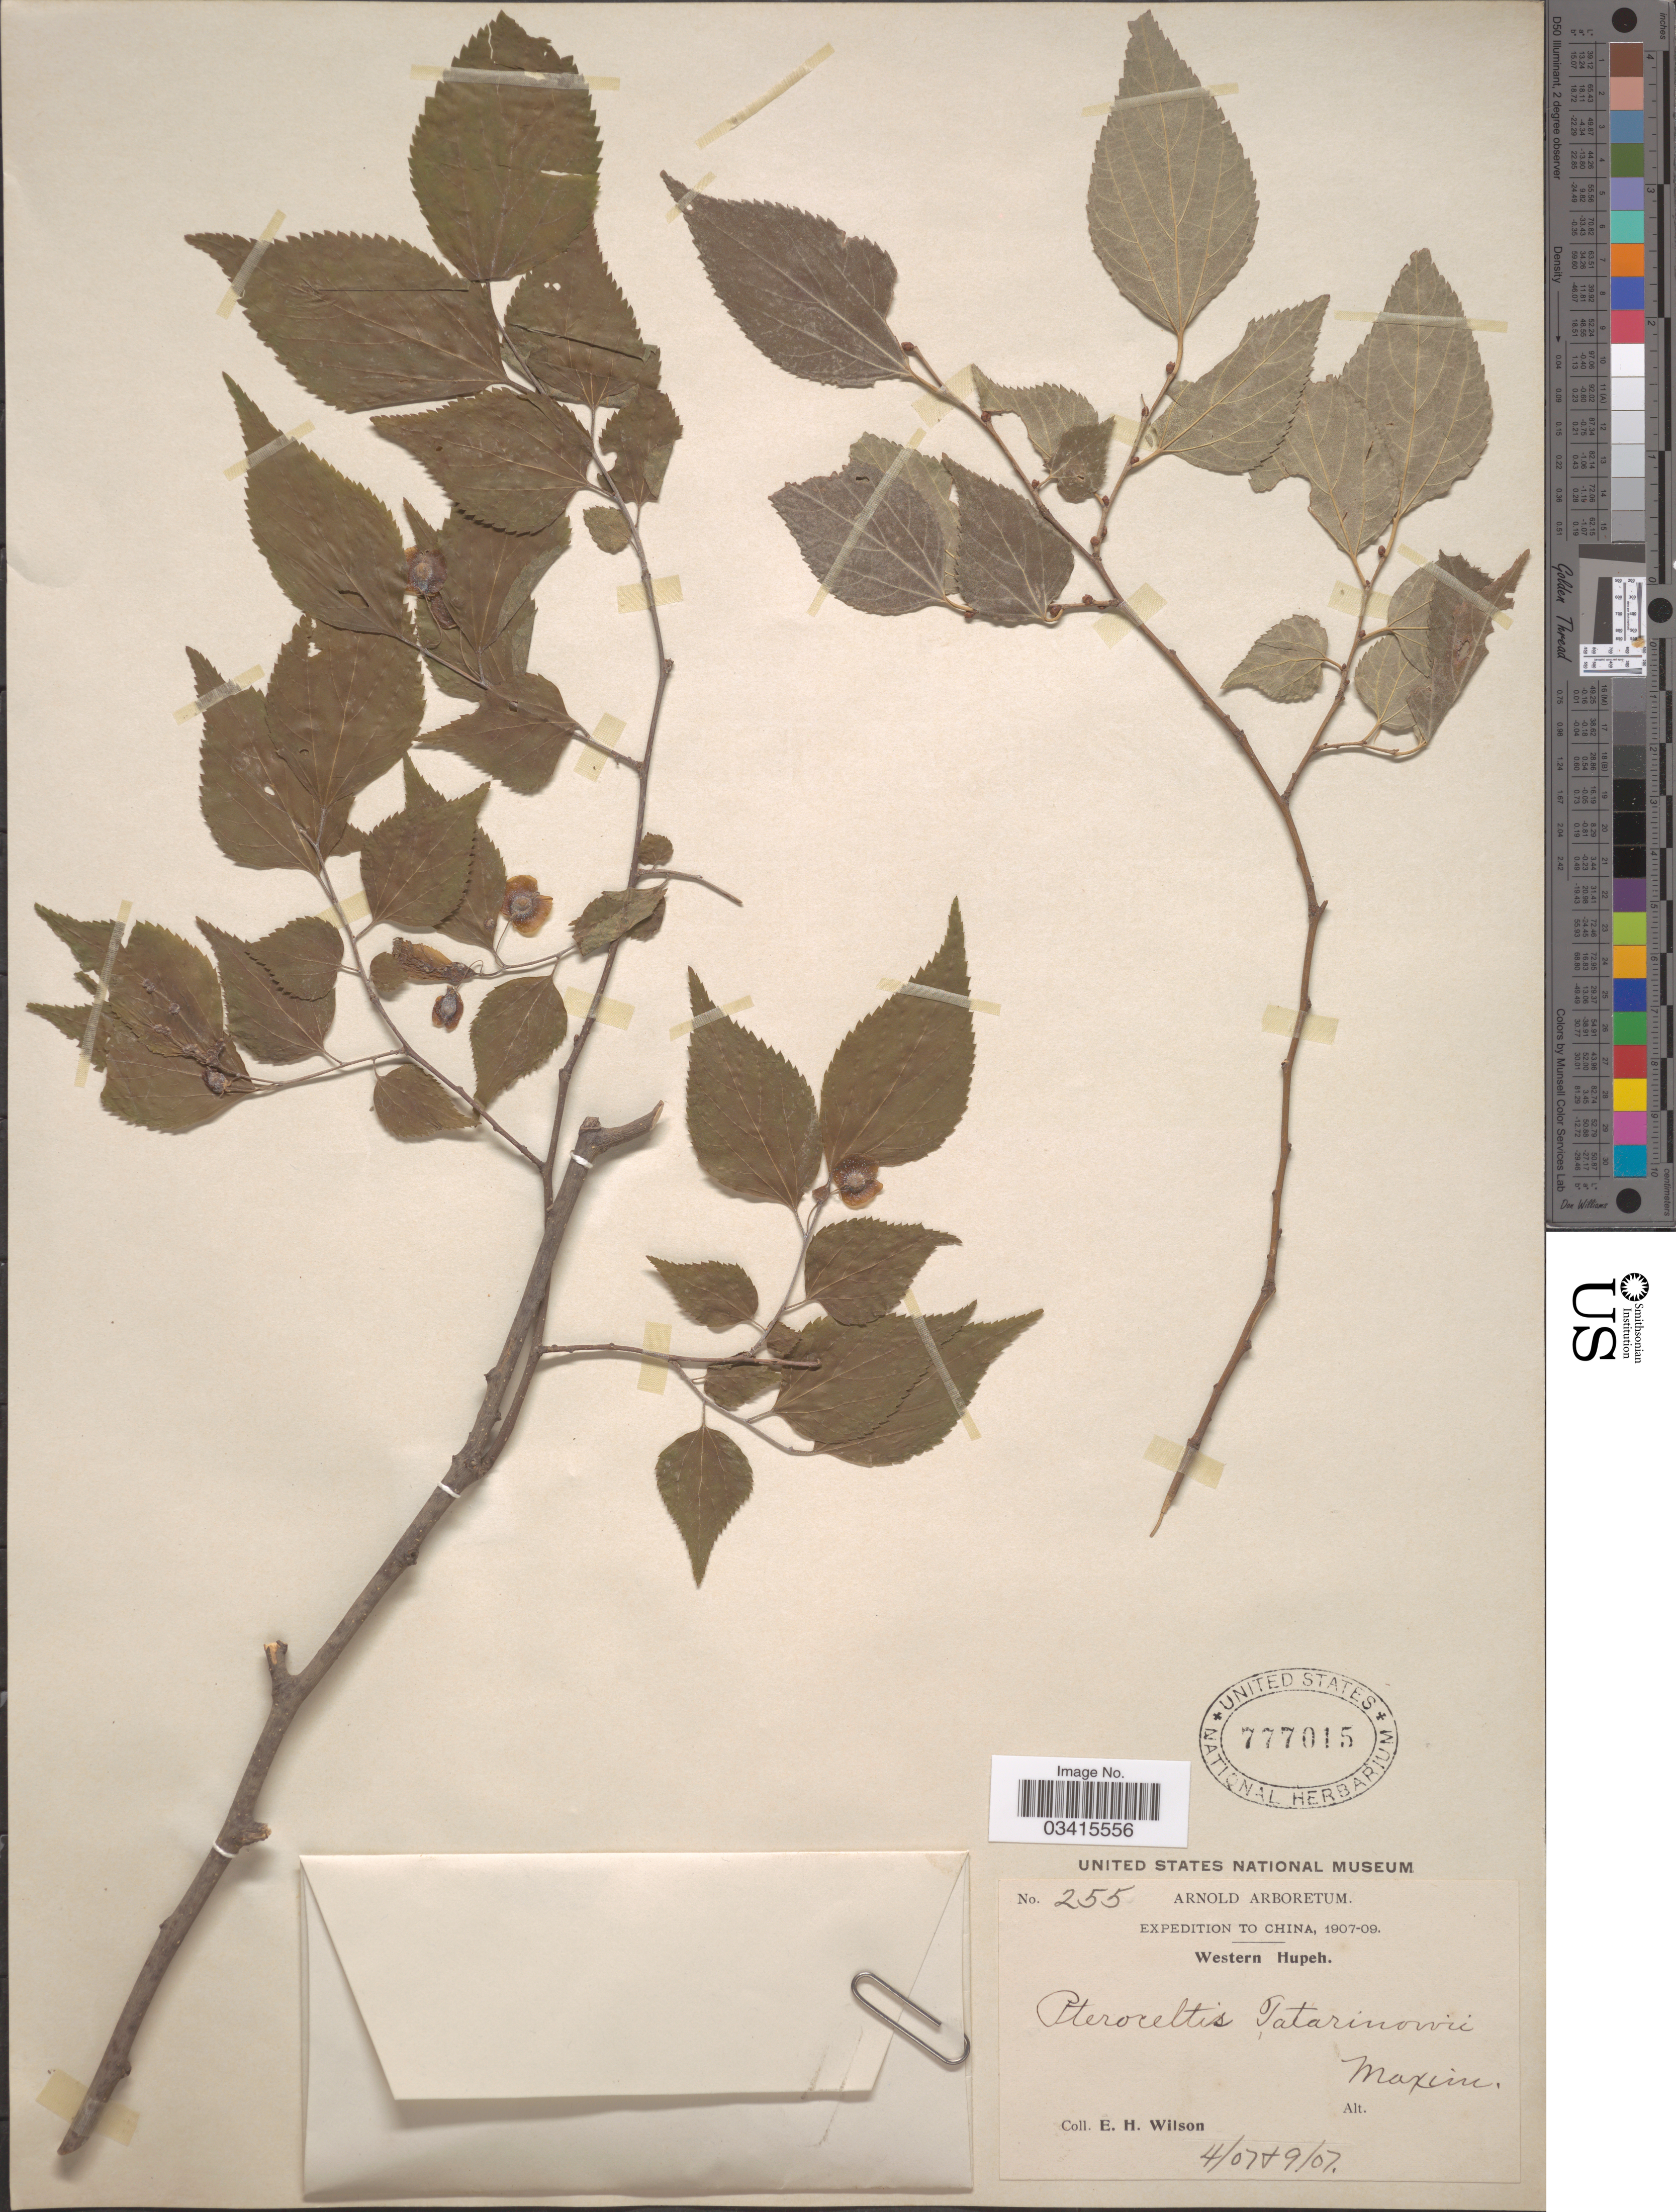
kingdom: Plantae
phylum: Tracheophyta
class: Magnoliopsida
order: Rosales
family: Cannabaceae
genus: Pteroceltis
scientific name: Pteroceltis tatarinowii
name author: Maxim.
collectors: E. Wilson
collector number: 255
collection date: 1907-04/1907-09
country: China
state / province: Hubei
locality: Western Hupeh.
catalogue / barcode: US 777015